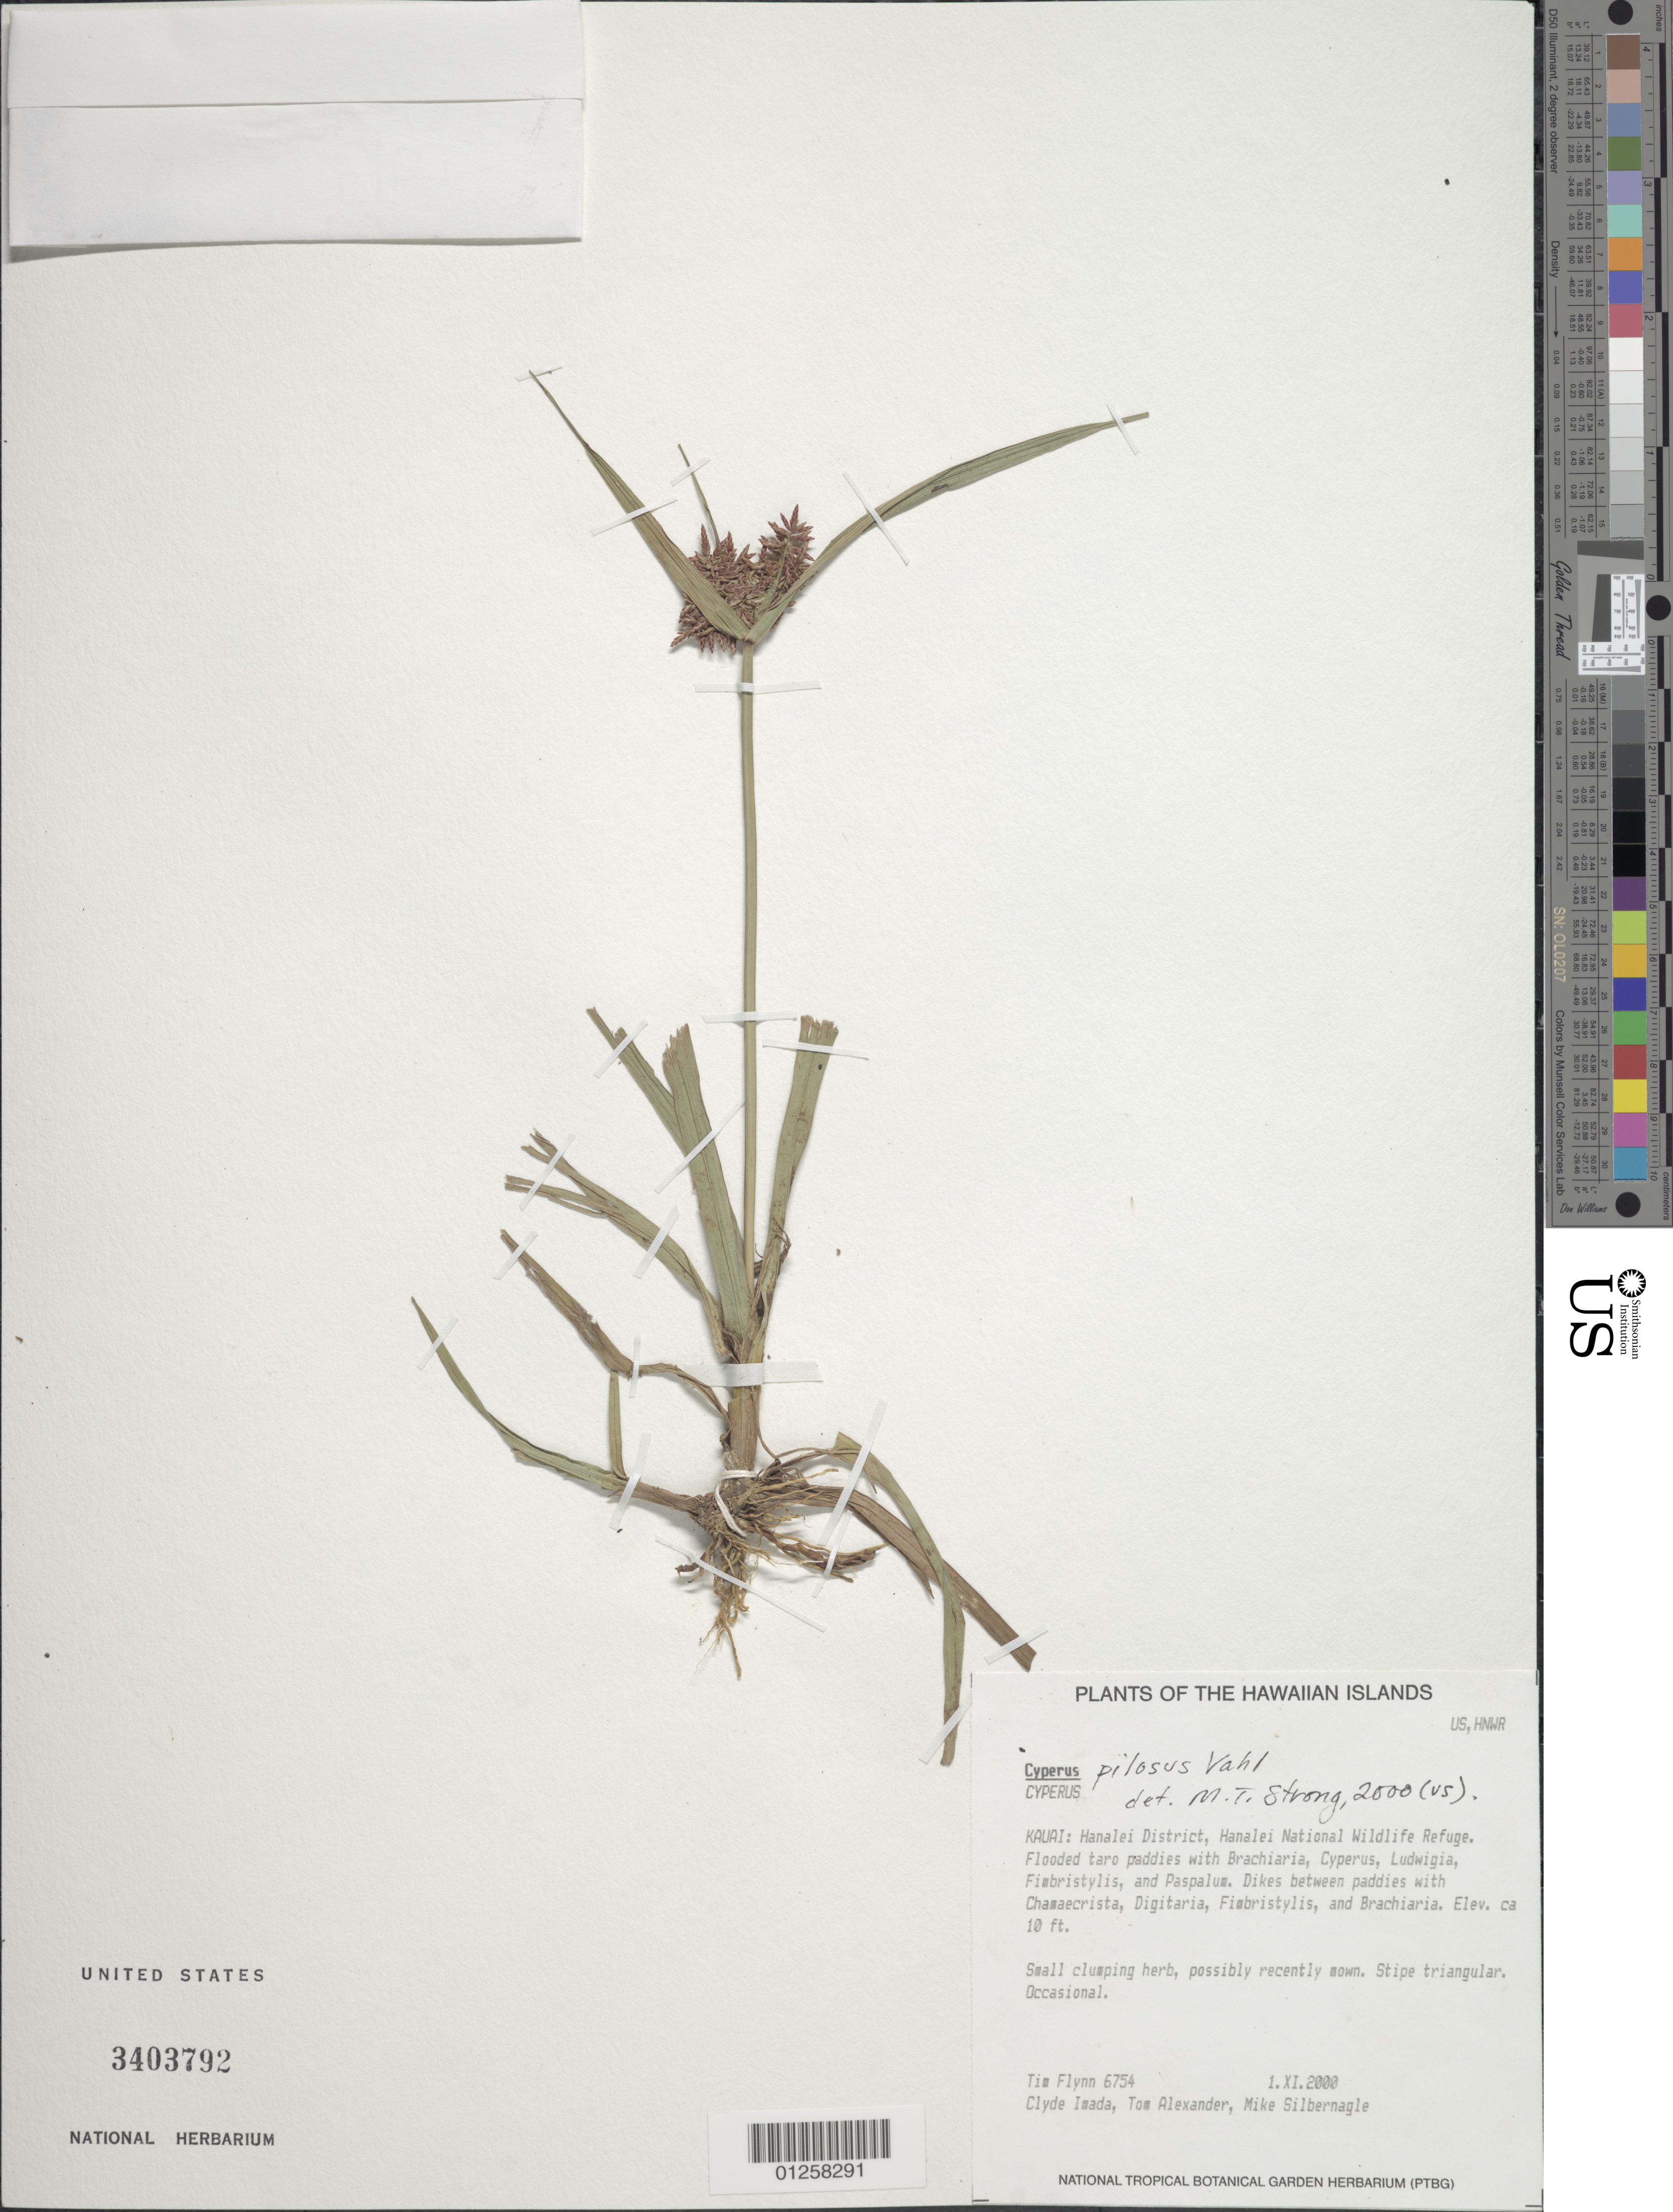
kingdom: Plantae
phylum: Tracheophyta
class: Liliopsida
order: Poales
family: Cyperaceae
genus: Cyperus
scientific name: Cyperus pilosus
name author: Vahl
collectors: T. W. Flynn, C. Imada, T. Alexander & M. Silbernagle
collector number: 6754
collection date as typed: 1 Nov 2000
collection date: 2000-11-01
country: United States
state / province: Hawaii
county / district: Kauai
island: Kaua'i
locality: Hanalei District, Hanalei National Wildlife Refuge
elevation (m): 3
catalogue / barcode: US 3403792